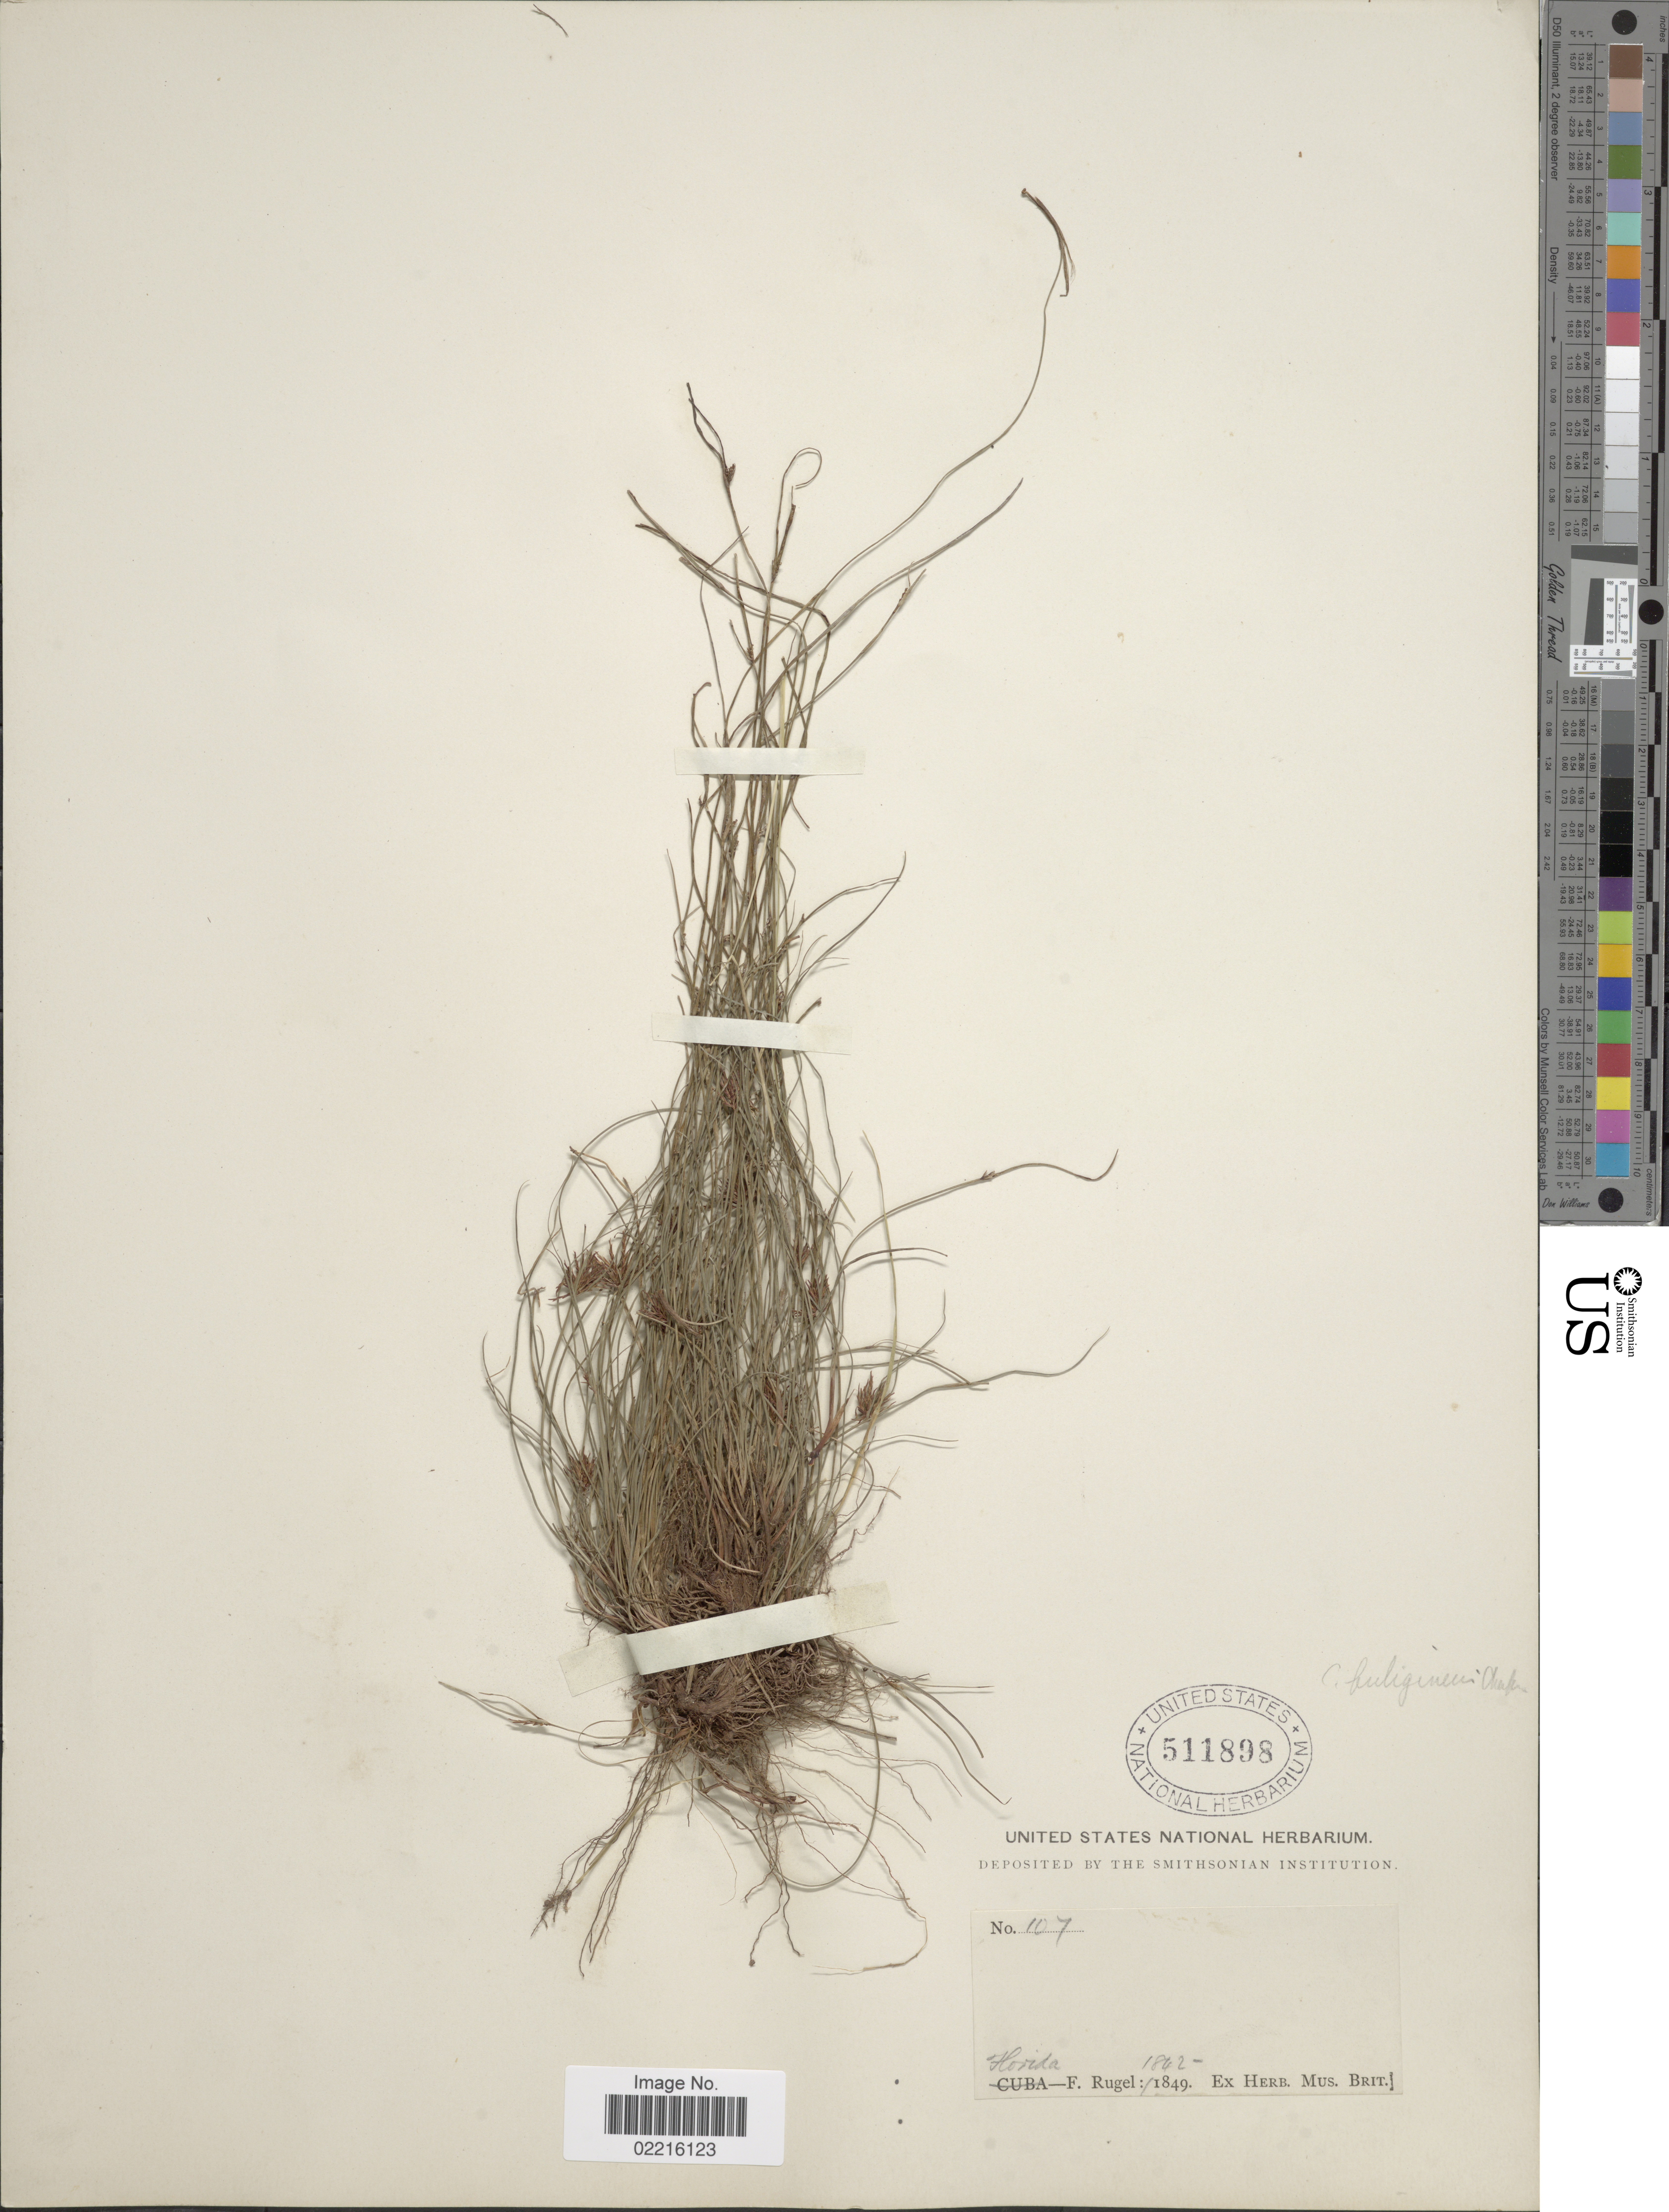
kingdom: Plantae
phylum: Tracheophyta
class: Liliopsida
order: Poales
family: Cyperaceae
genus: Cyperus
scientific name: Cyperus floridanus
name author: Britton in Small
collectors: F. Rugel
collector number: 107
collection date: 1842/1849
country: United States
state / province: Florida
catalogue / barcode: US 511898